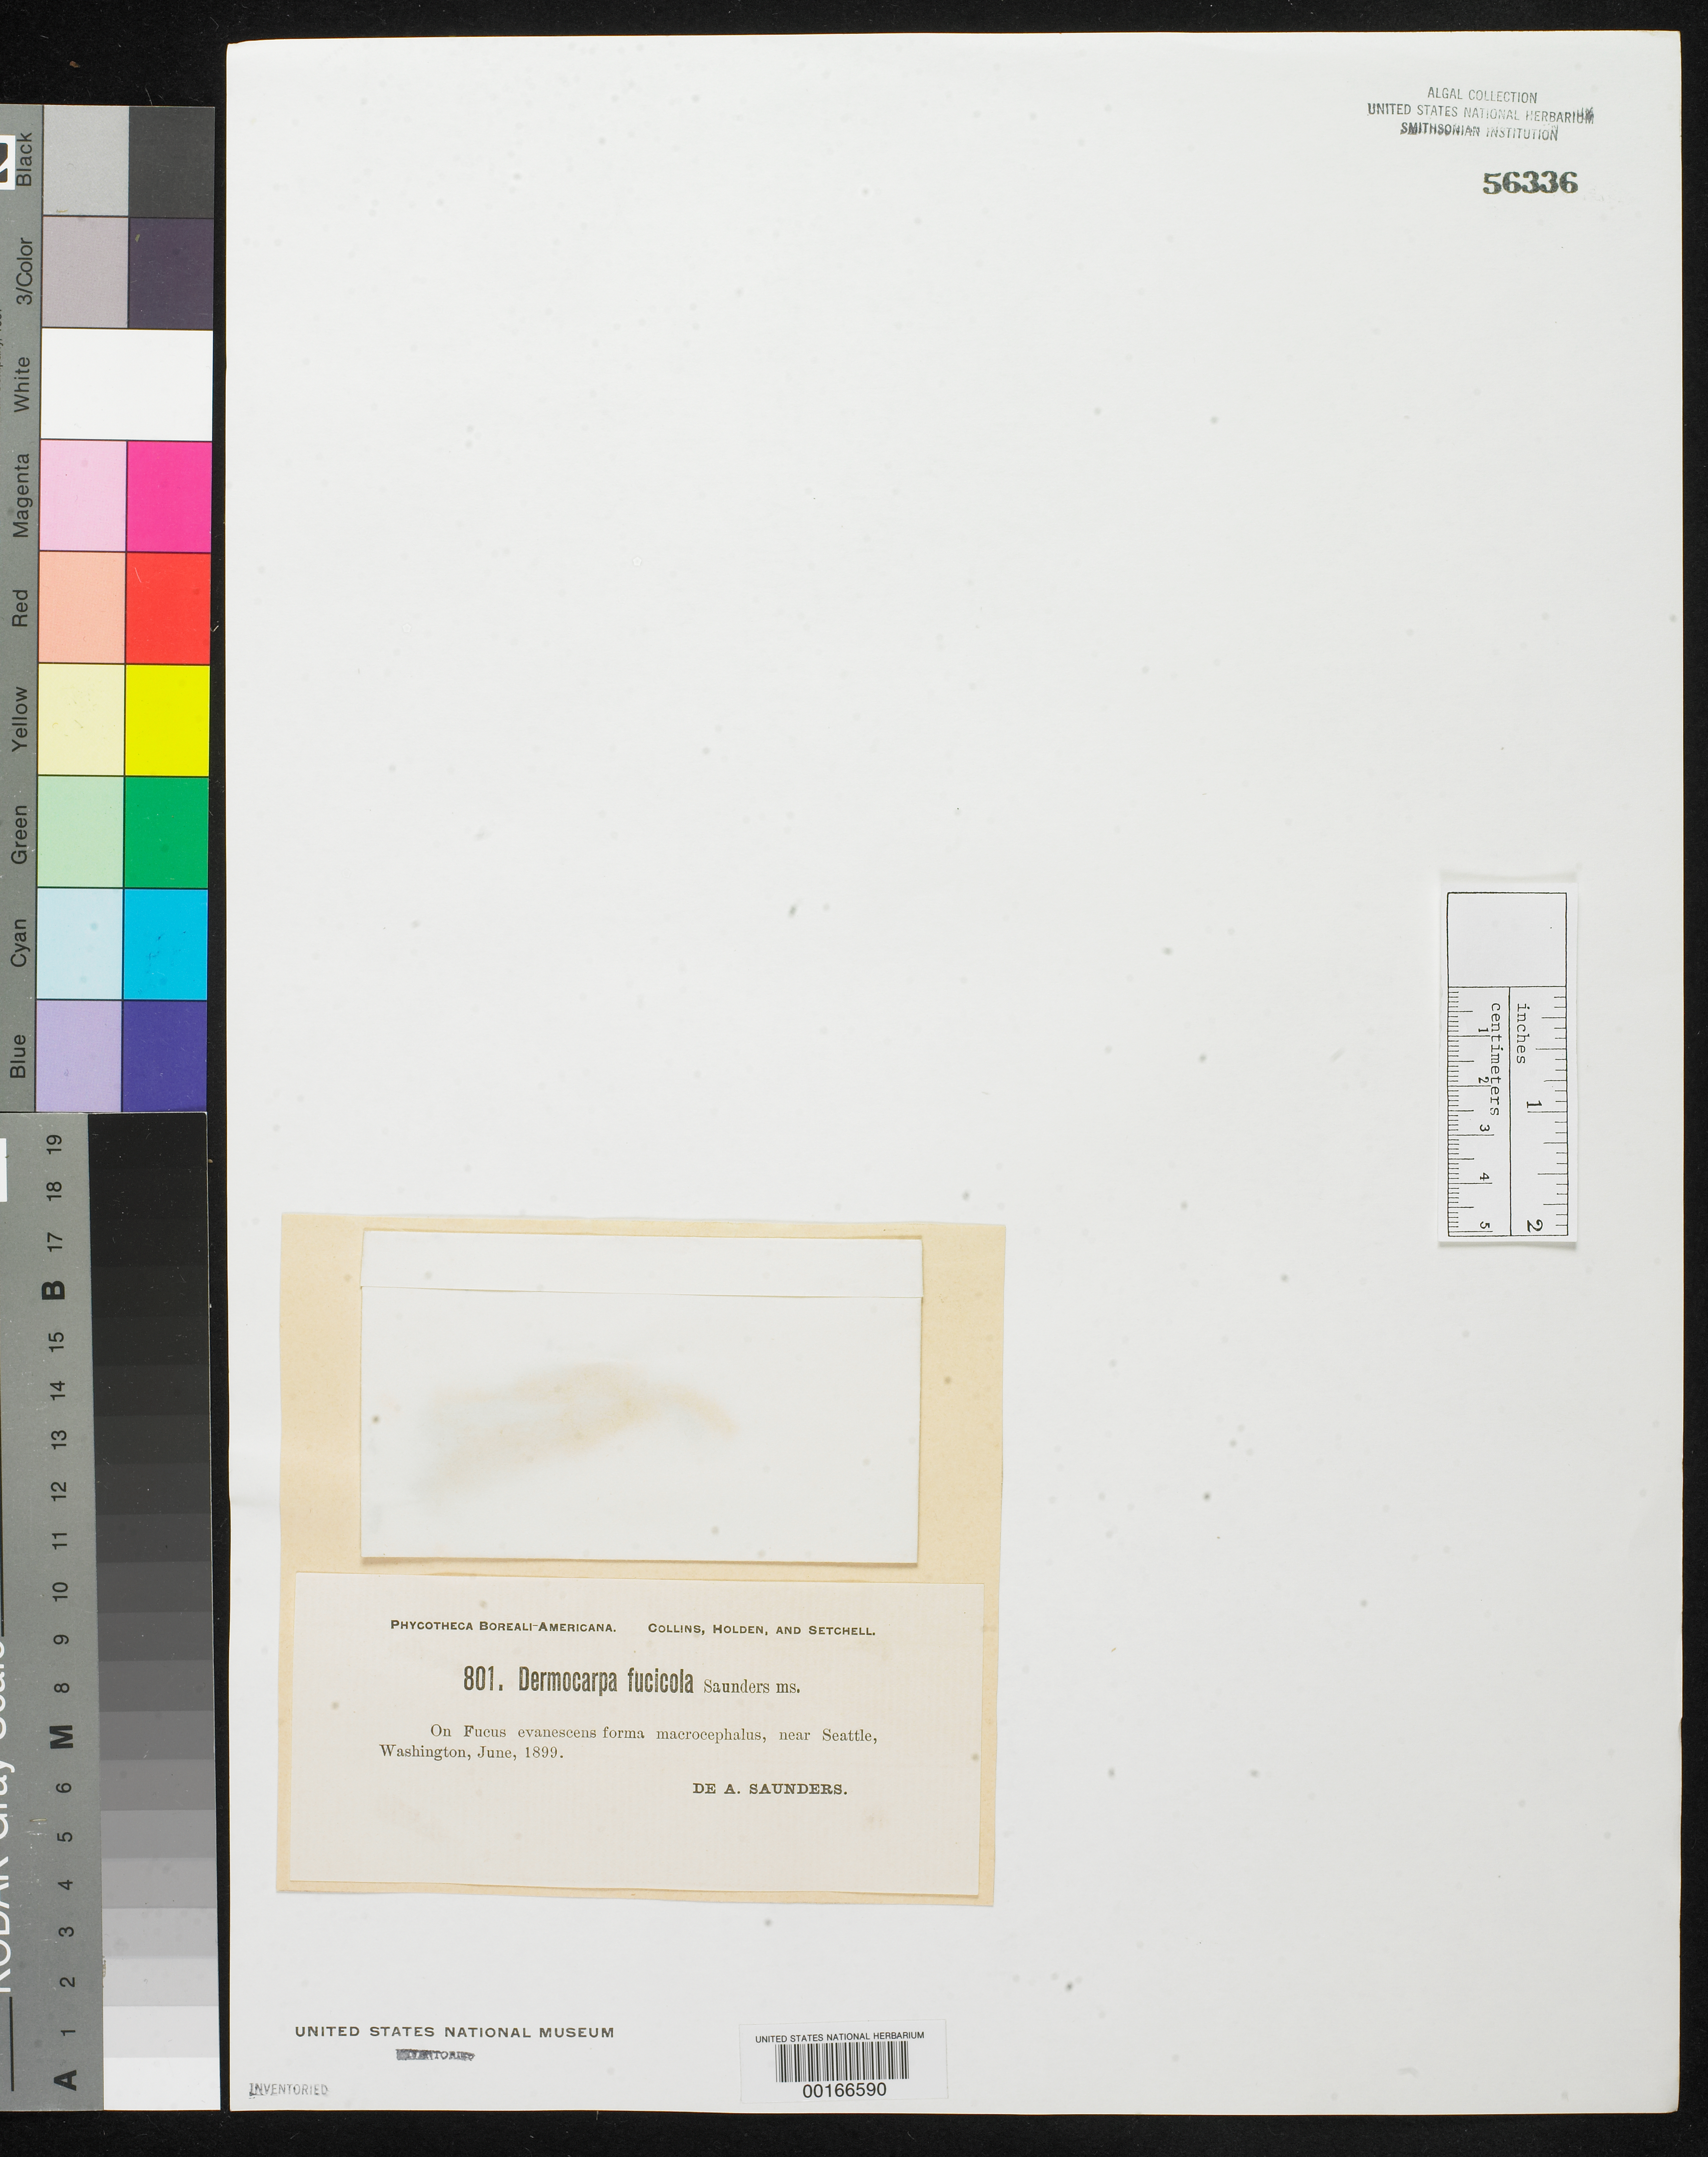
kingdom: Bacteria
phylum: Cyanobacteria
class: Cyanobacteriia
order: Cyanobacteriales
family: Dermocarpellaceae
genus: Dermocarpa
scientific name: Dermocarpa fucicola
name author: D.A. Saunders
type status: Isotype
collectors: D. Saunders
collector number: PB-A 801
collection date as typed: Jun 1899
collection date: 1899-06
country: United States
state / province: Washington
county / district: King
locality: Near Seattle.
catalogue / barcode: US 56336